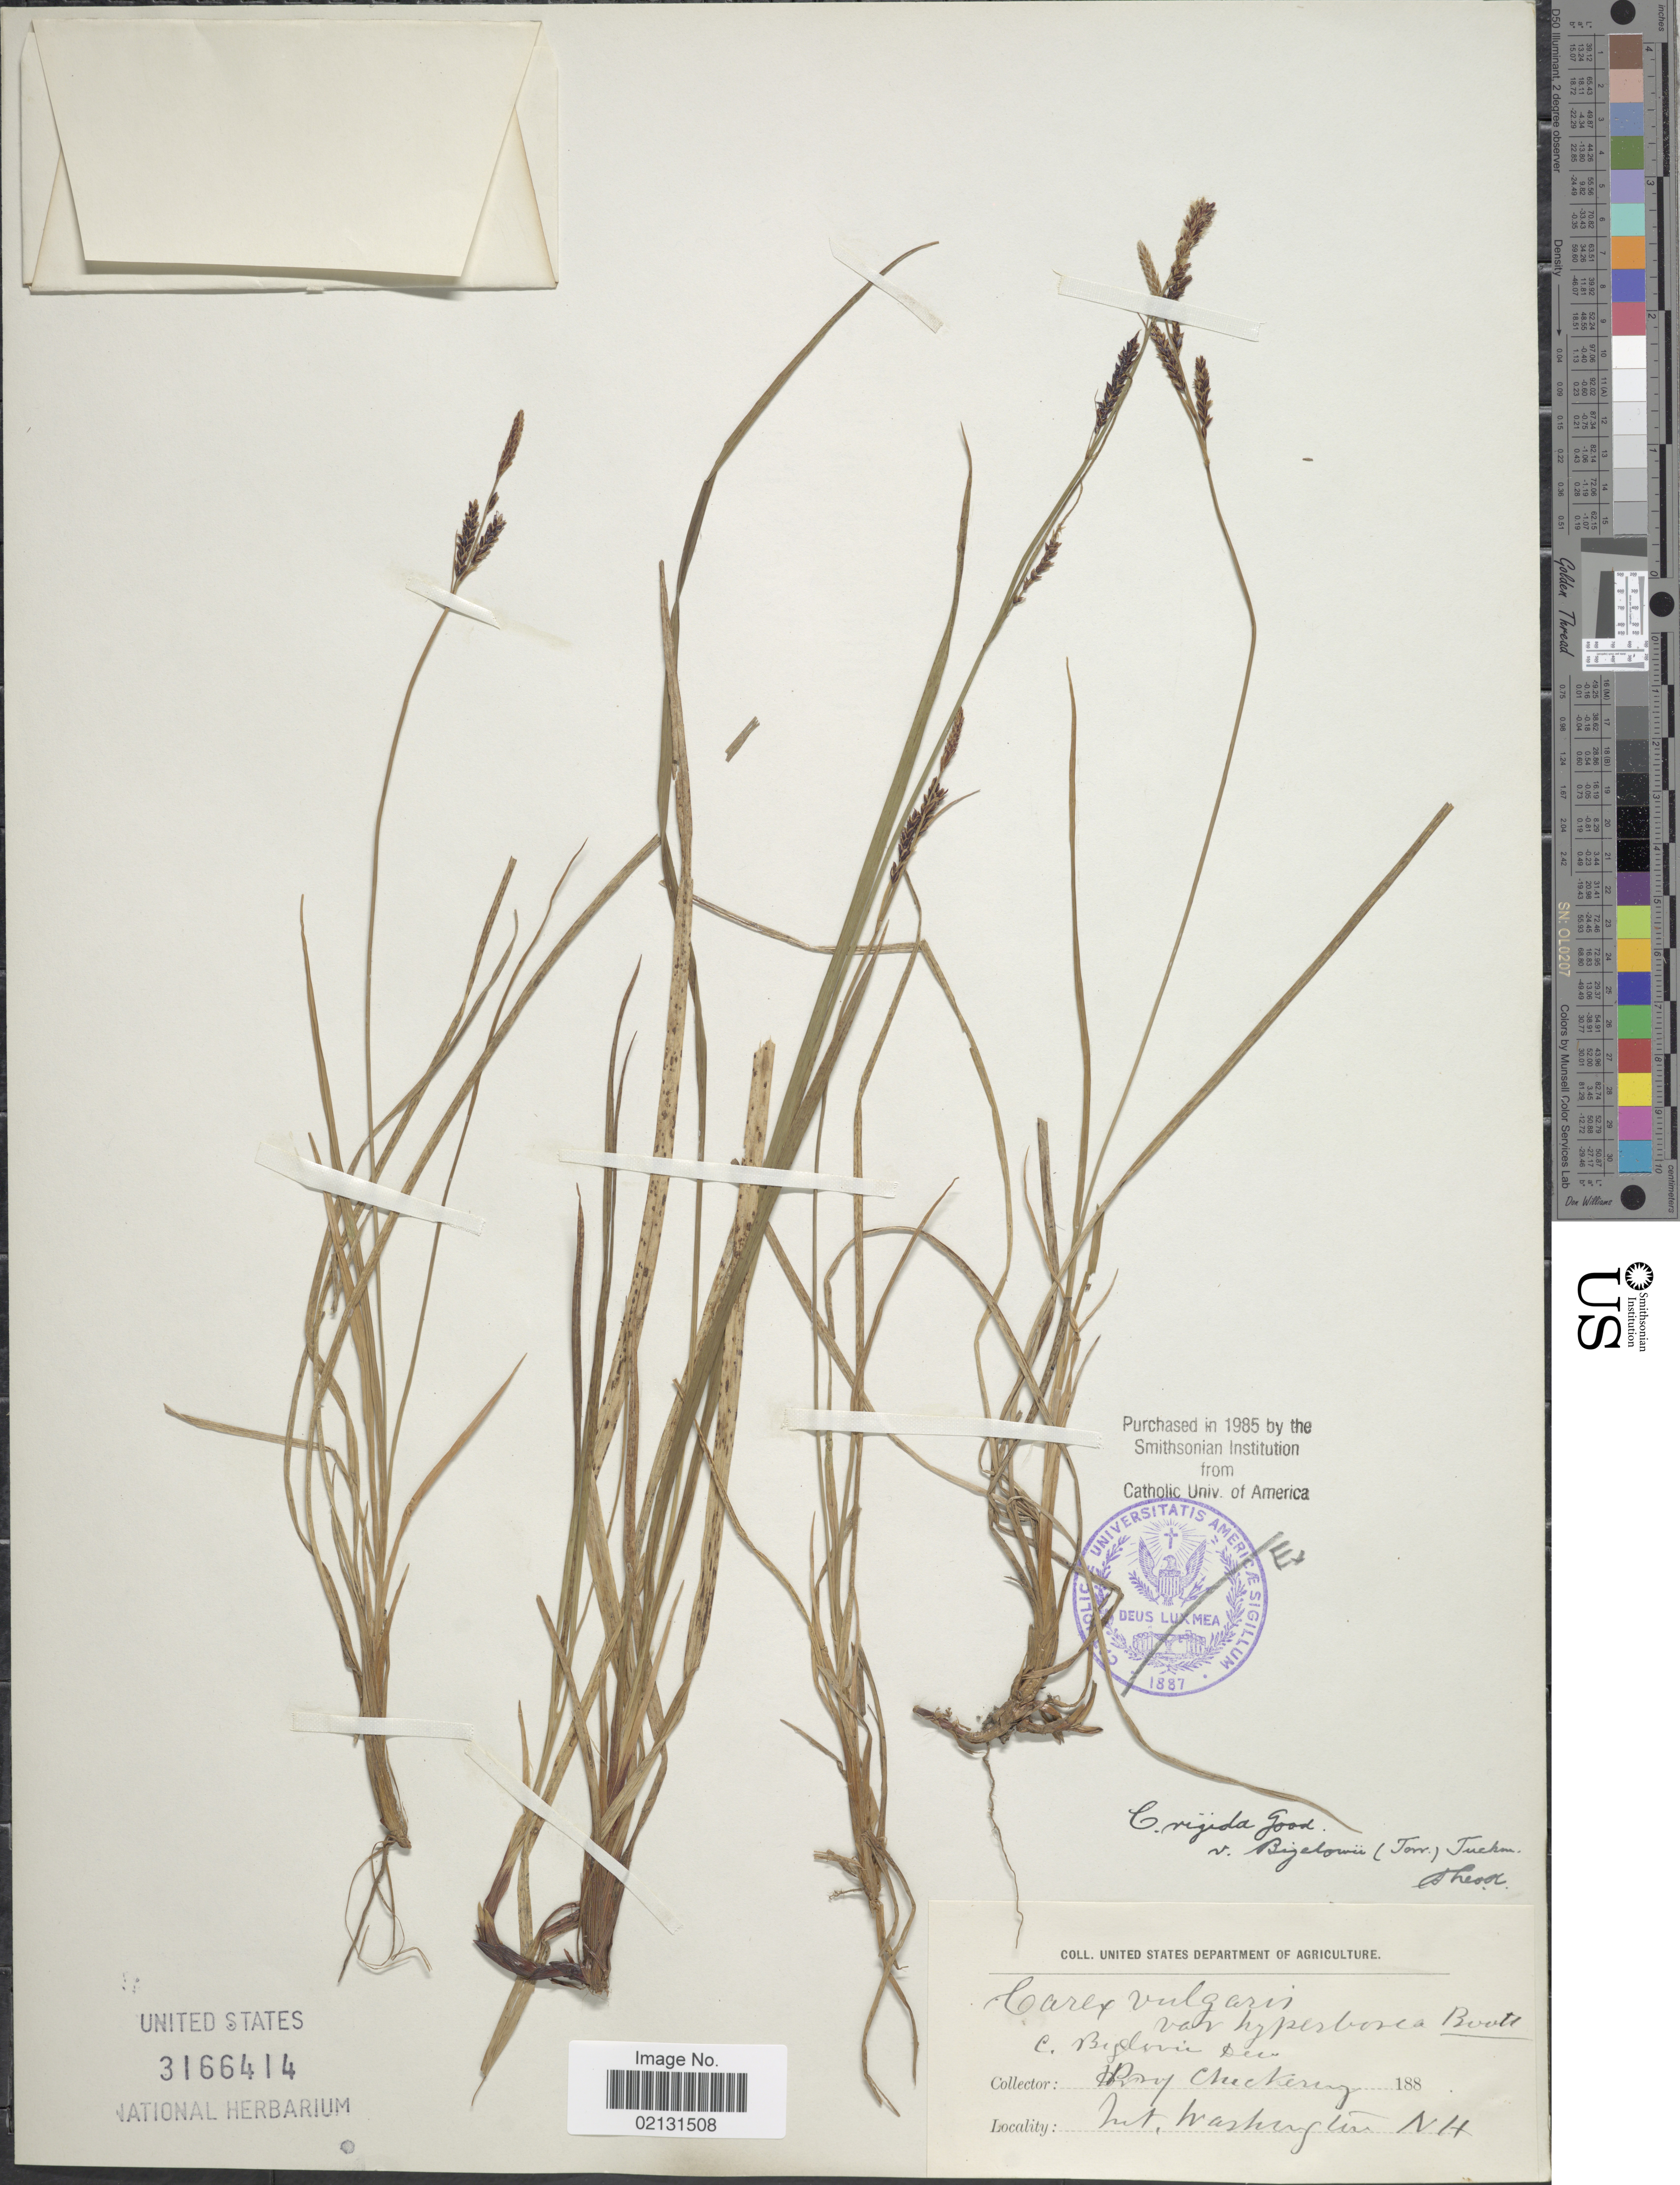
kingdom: Plantae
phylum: Tracheophyta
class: Liliopsida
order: Poales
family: Cyperaceae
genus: Carex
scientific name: Carex bigelowii subsp. bigelowii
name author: Torr. ex Schwein.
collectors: Chickering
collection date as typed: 188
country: United States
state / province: New Hampshire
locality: Mt. Washington.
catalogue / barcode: US 3166414